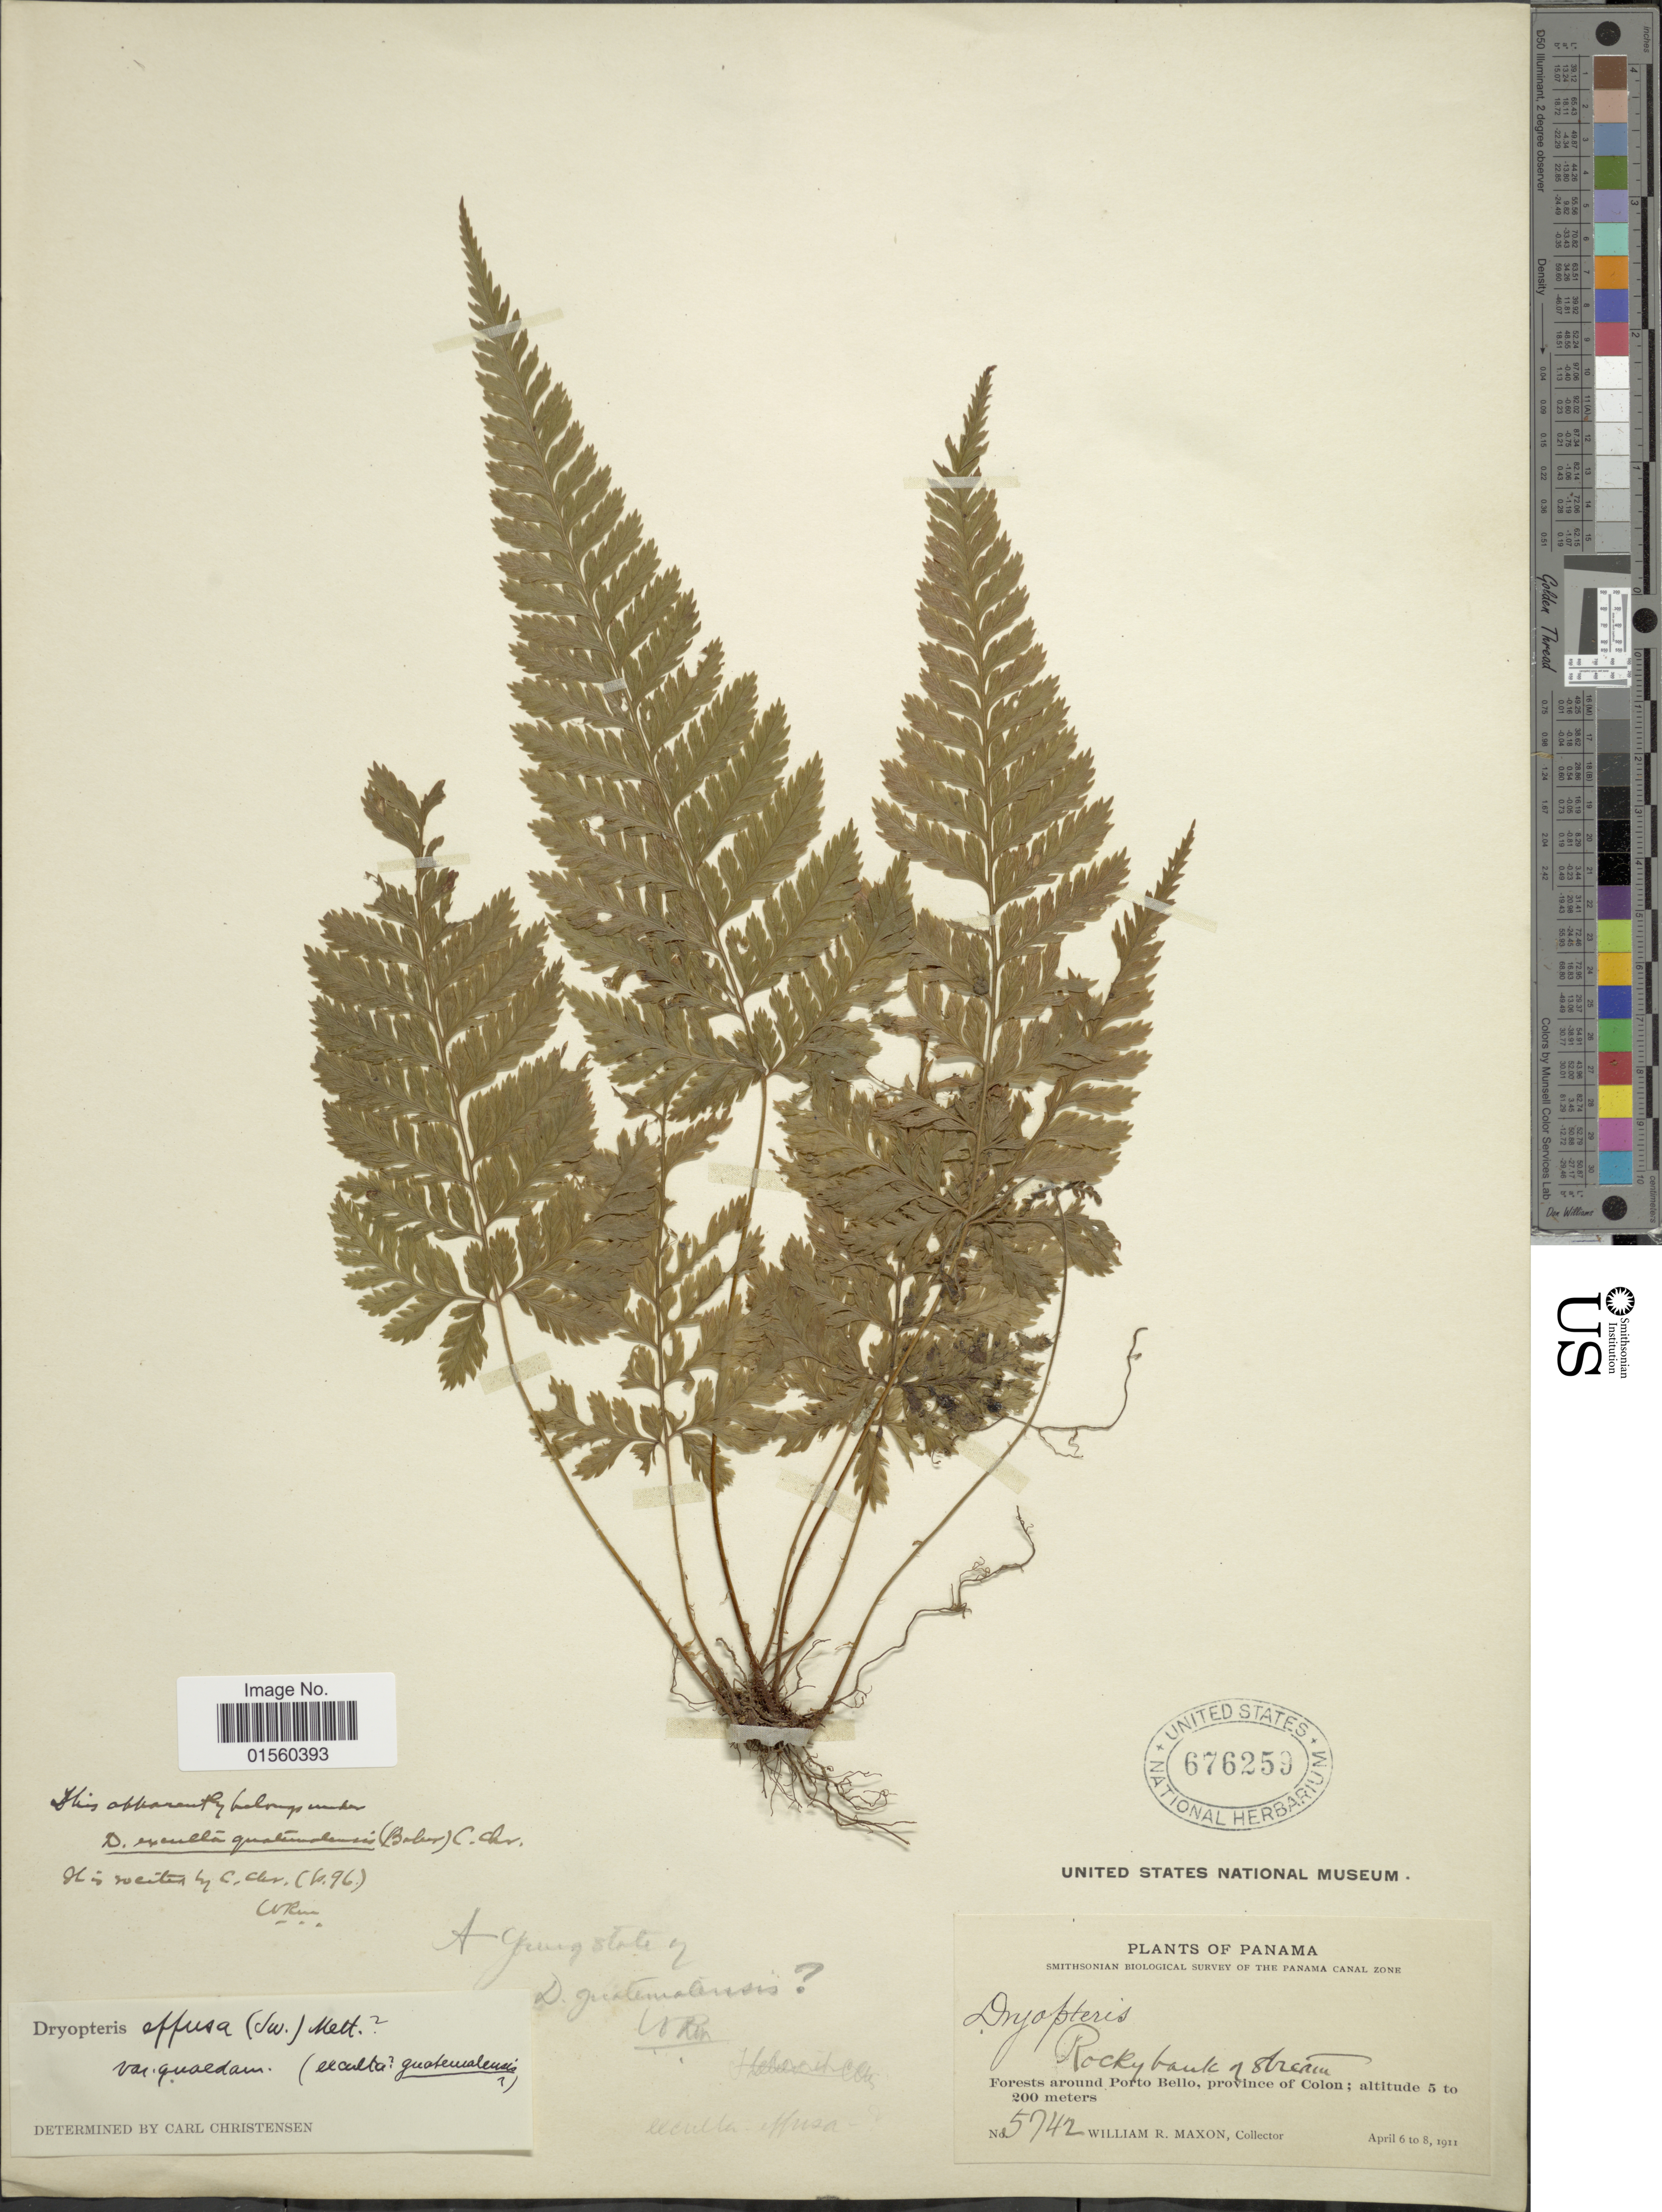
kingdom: Plantae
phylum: Tracheophyta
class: Polypodiopsida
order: Polypodiales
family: Dryopteridaceae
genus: Parapolystichum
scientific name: Parapolystichum excultum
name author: (Mett.) Labiak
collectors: W. R. Maxon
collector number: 5742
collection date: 1911-04-06/1911-04-08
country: Panama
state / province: Colón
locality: Forests around Porto Bello, province of Colon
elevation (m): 5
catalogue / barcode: US 676259